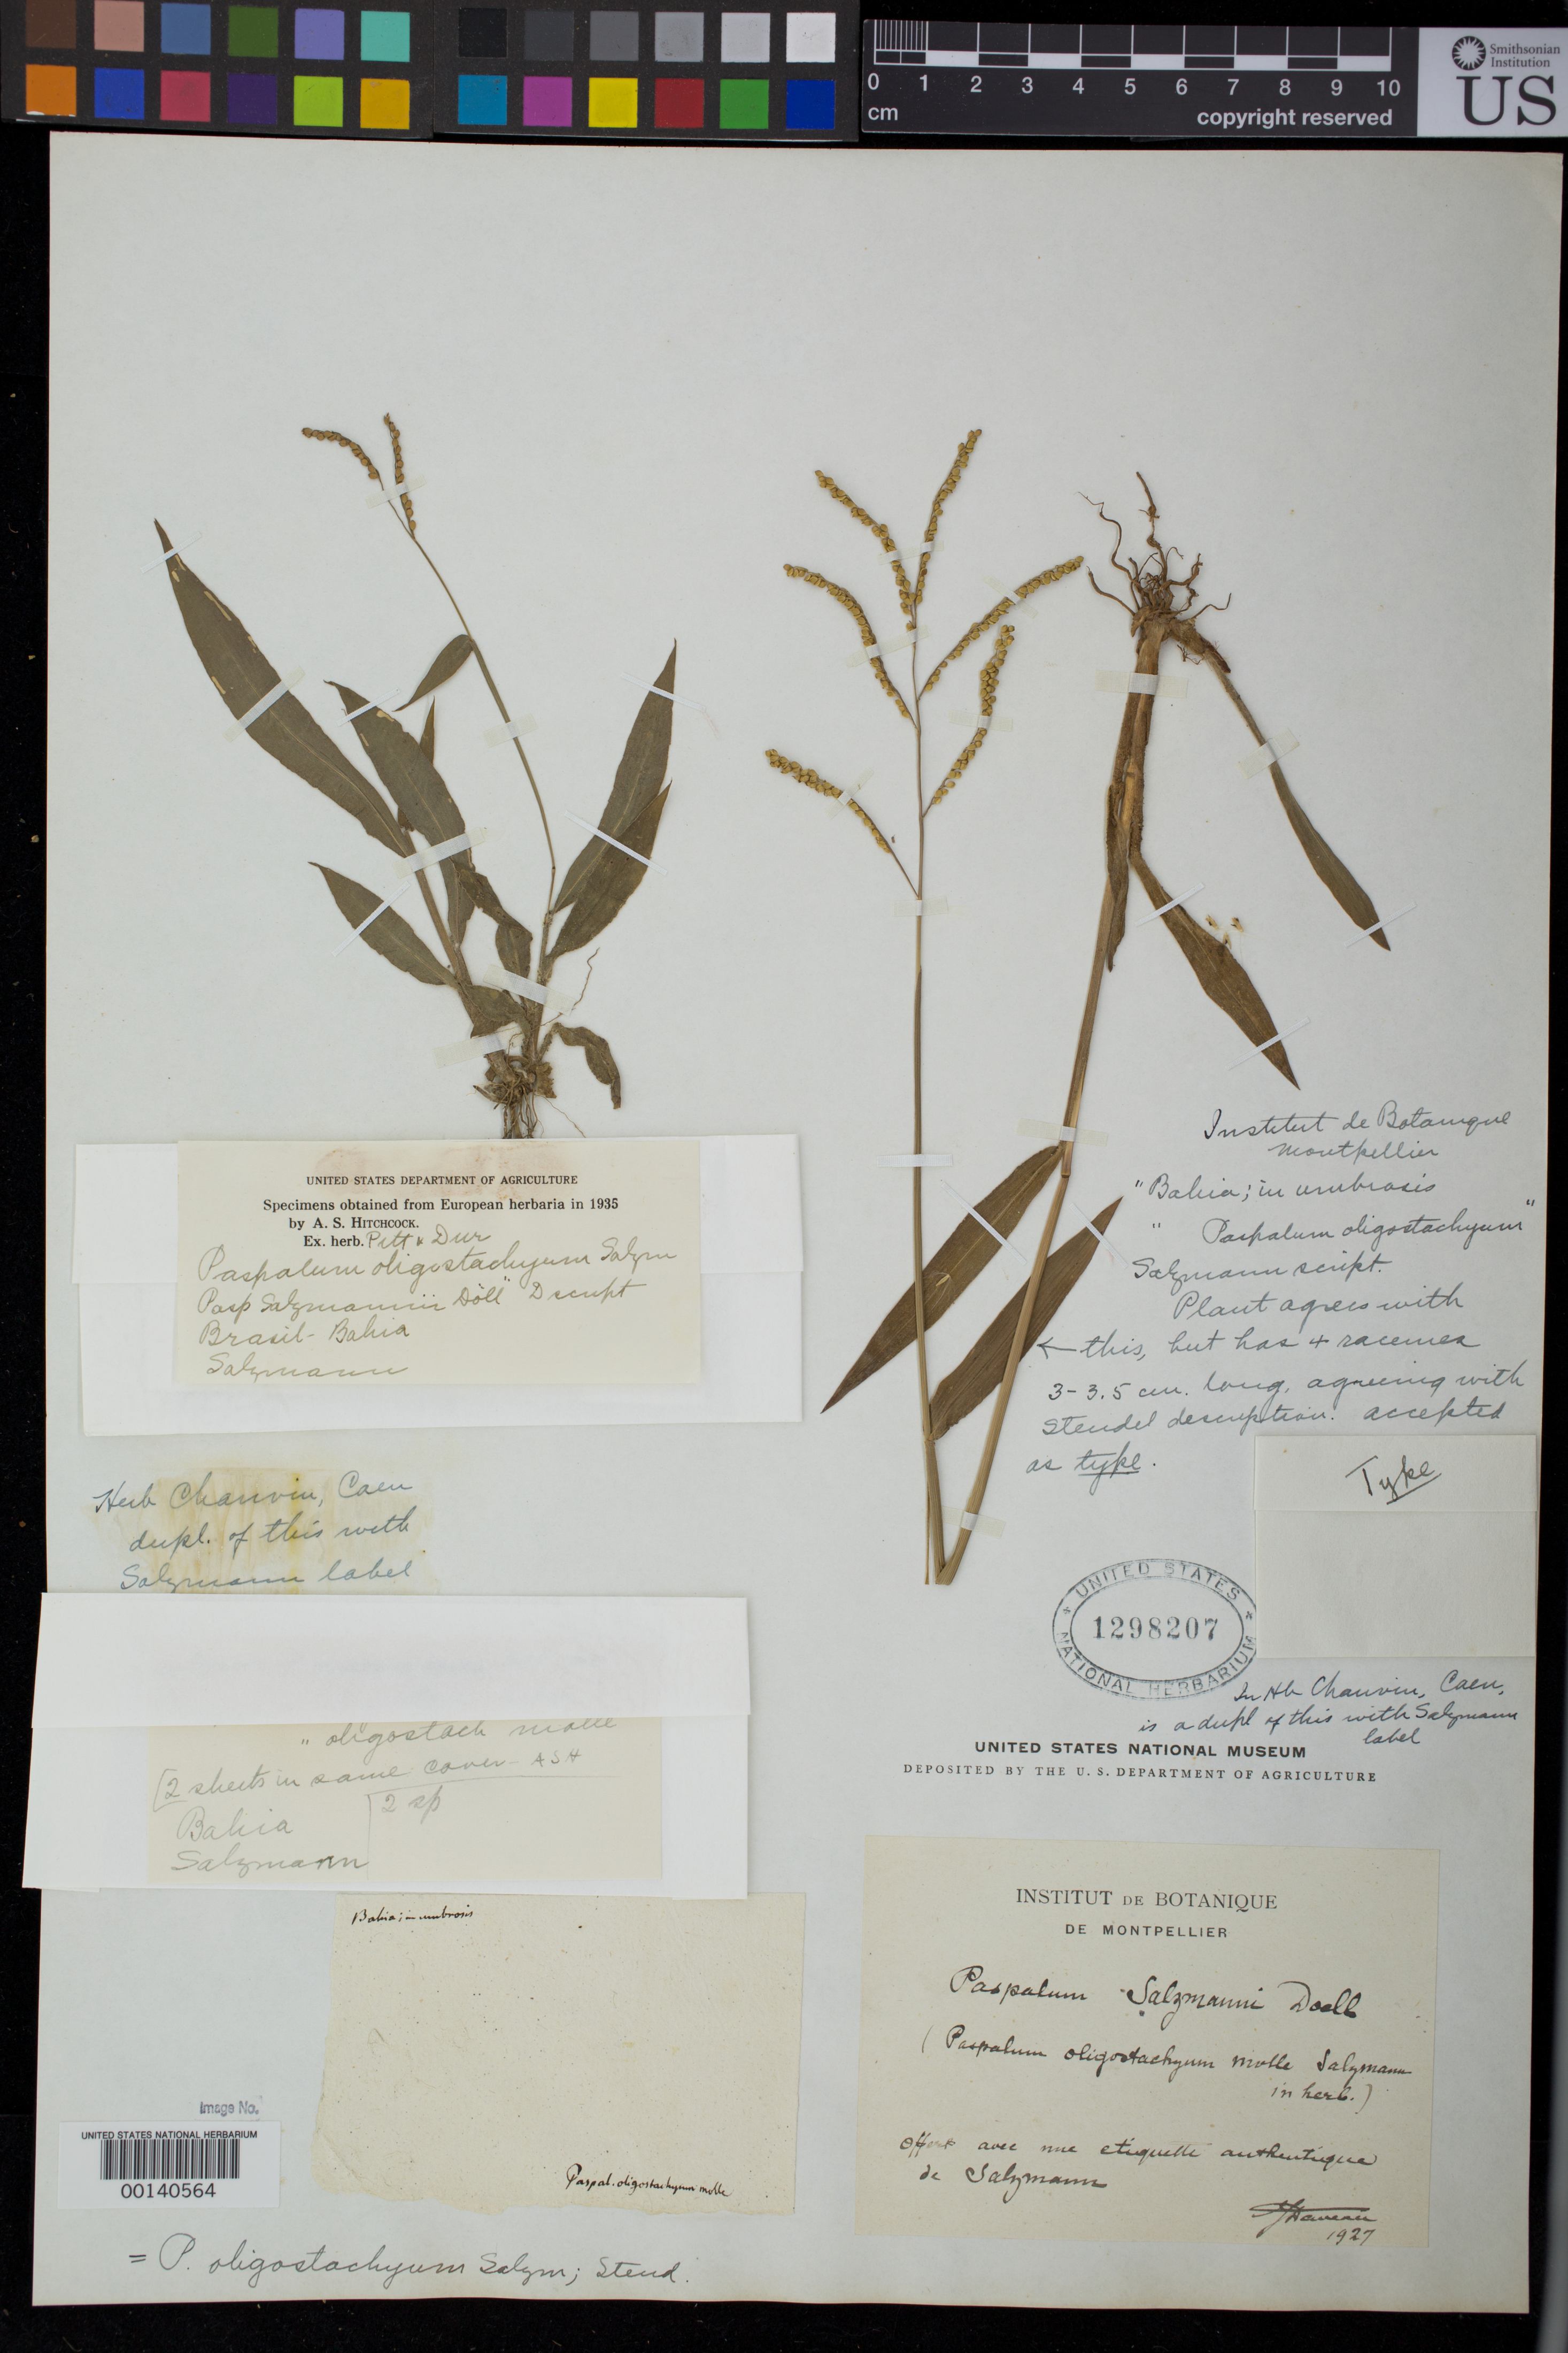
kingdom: Plantae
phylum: Tracheophyta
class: Liliopsida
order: Poales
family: Poaceae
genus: Paspalum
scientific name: Paspalum oligostachyum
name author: Salzm. ex Steud.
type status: Possible Type; Type Collection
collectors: P. Salzmann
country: Brazil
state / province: Bahia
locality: North of Esplanda city on road to Jaquera.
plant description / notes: Unclear whether this is a type of both Paspalum oligostachyum Salzm. ex Steud. and Paspalum salzmannii Döll. Döll apparently based his name (in part) on Steudel's concept but may have included a second element ["Paspalum oligostachyum molle Salzm."] and the US specimens appear to represent the latter.; Also mounted with fragmentary material of type specimens ex herb. Pitt. & Dur., ex herb. Cosson.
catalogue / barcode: US 1298207